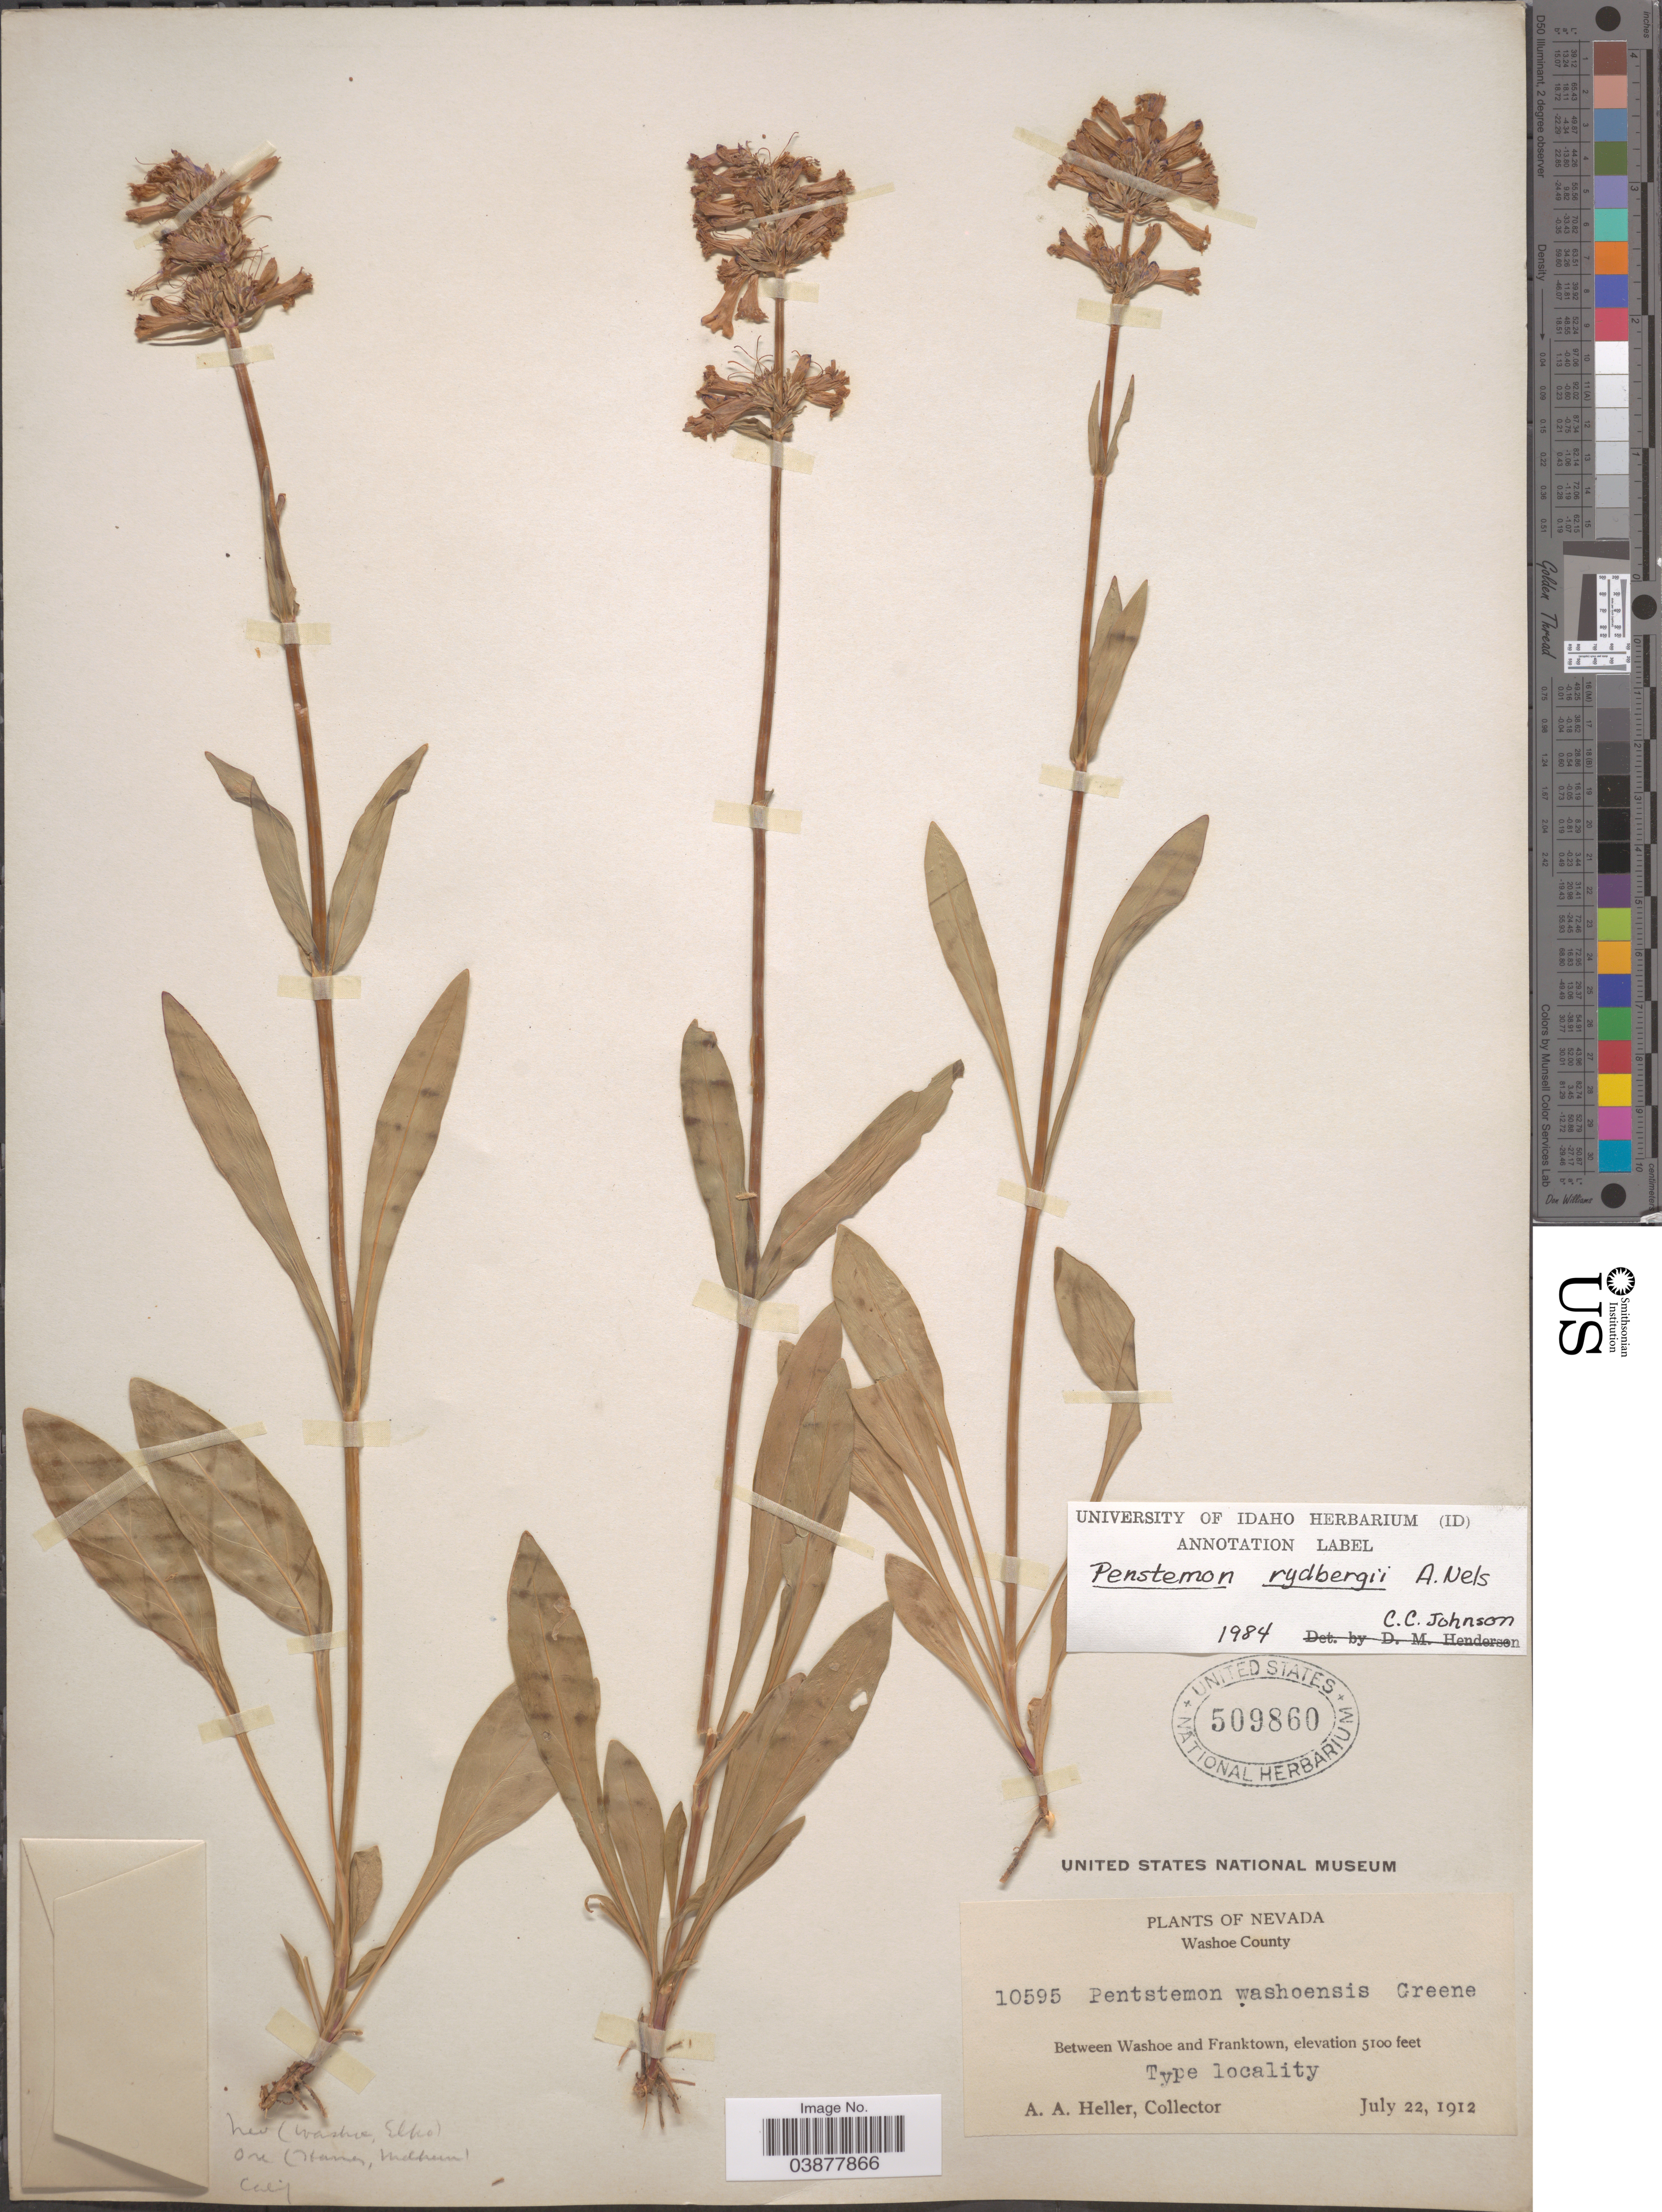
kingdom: Plantae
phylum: Tracheophyta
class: Magnoliopsida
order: Lamiales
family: Plantaginaceae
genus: Penstemon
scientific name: Penstemon rydbergii var. oreocharis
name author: (Greene) N.H. Holmgren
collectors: A. A. Heller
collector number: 10595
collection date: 1912-07-22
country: United States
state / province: Nevada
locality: Washoe County. Between Washoe and Franktown.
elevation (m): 1554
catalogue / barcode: US 509860